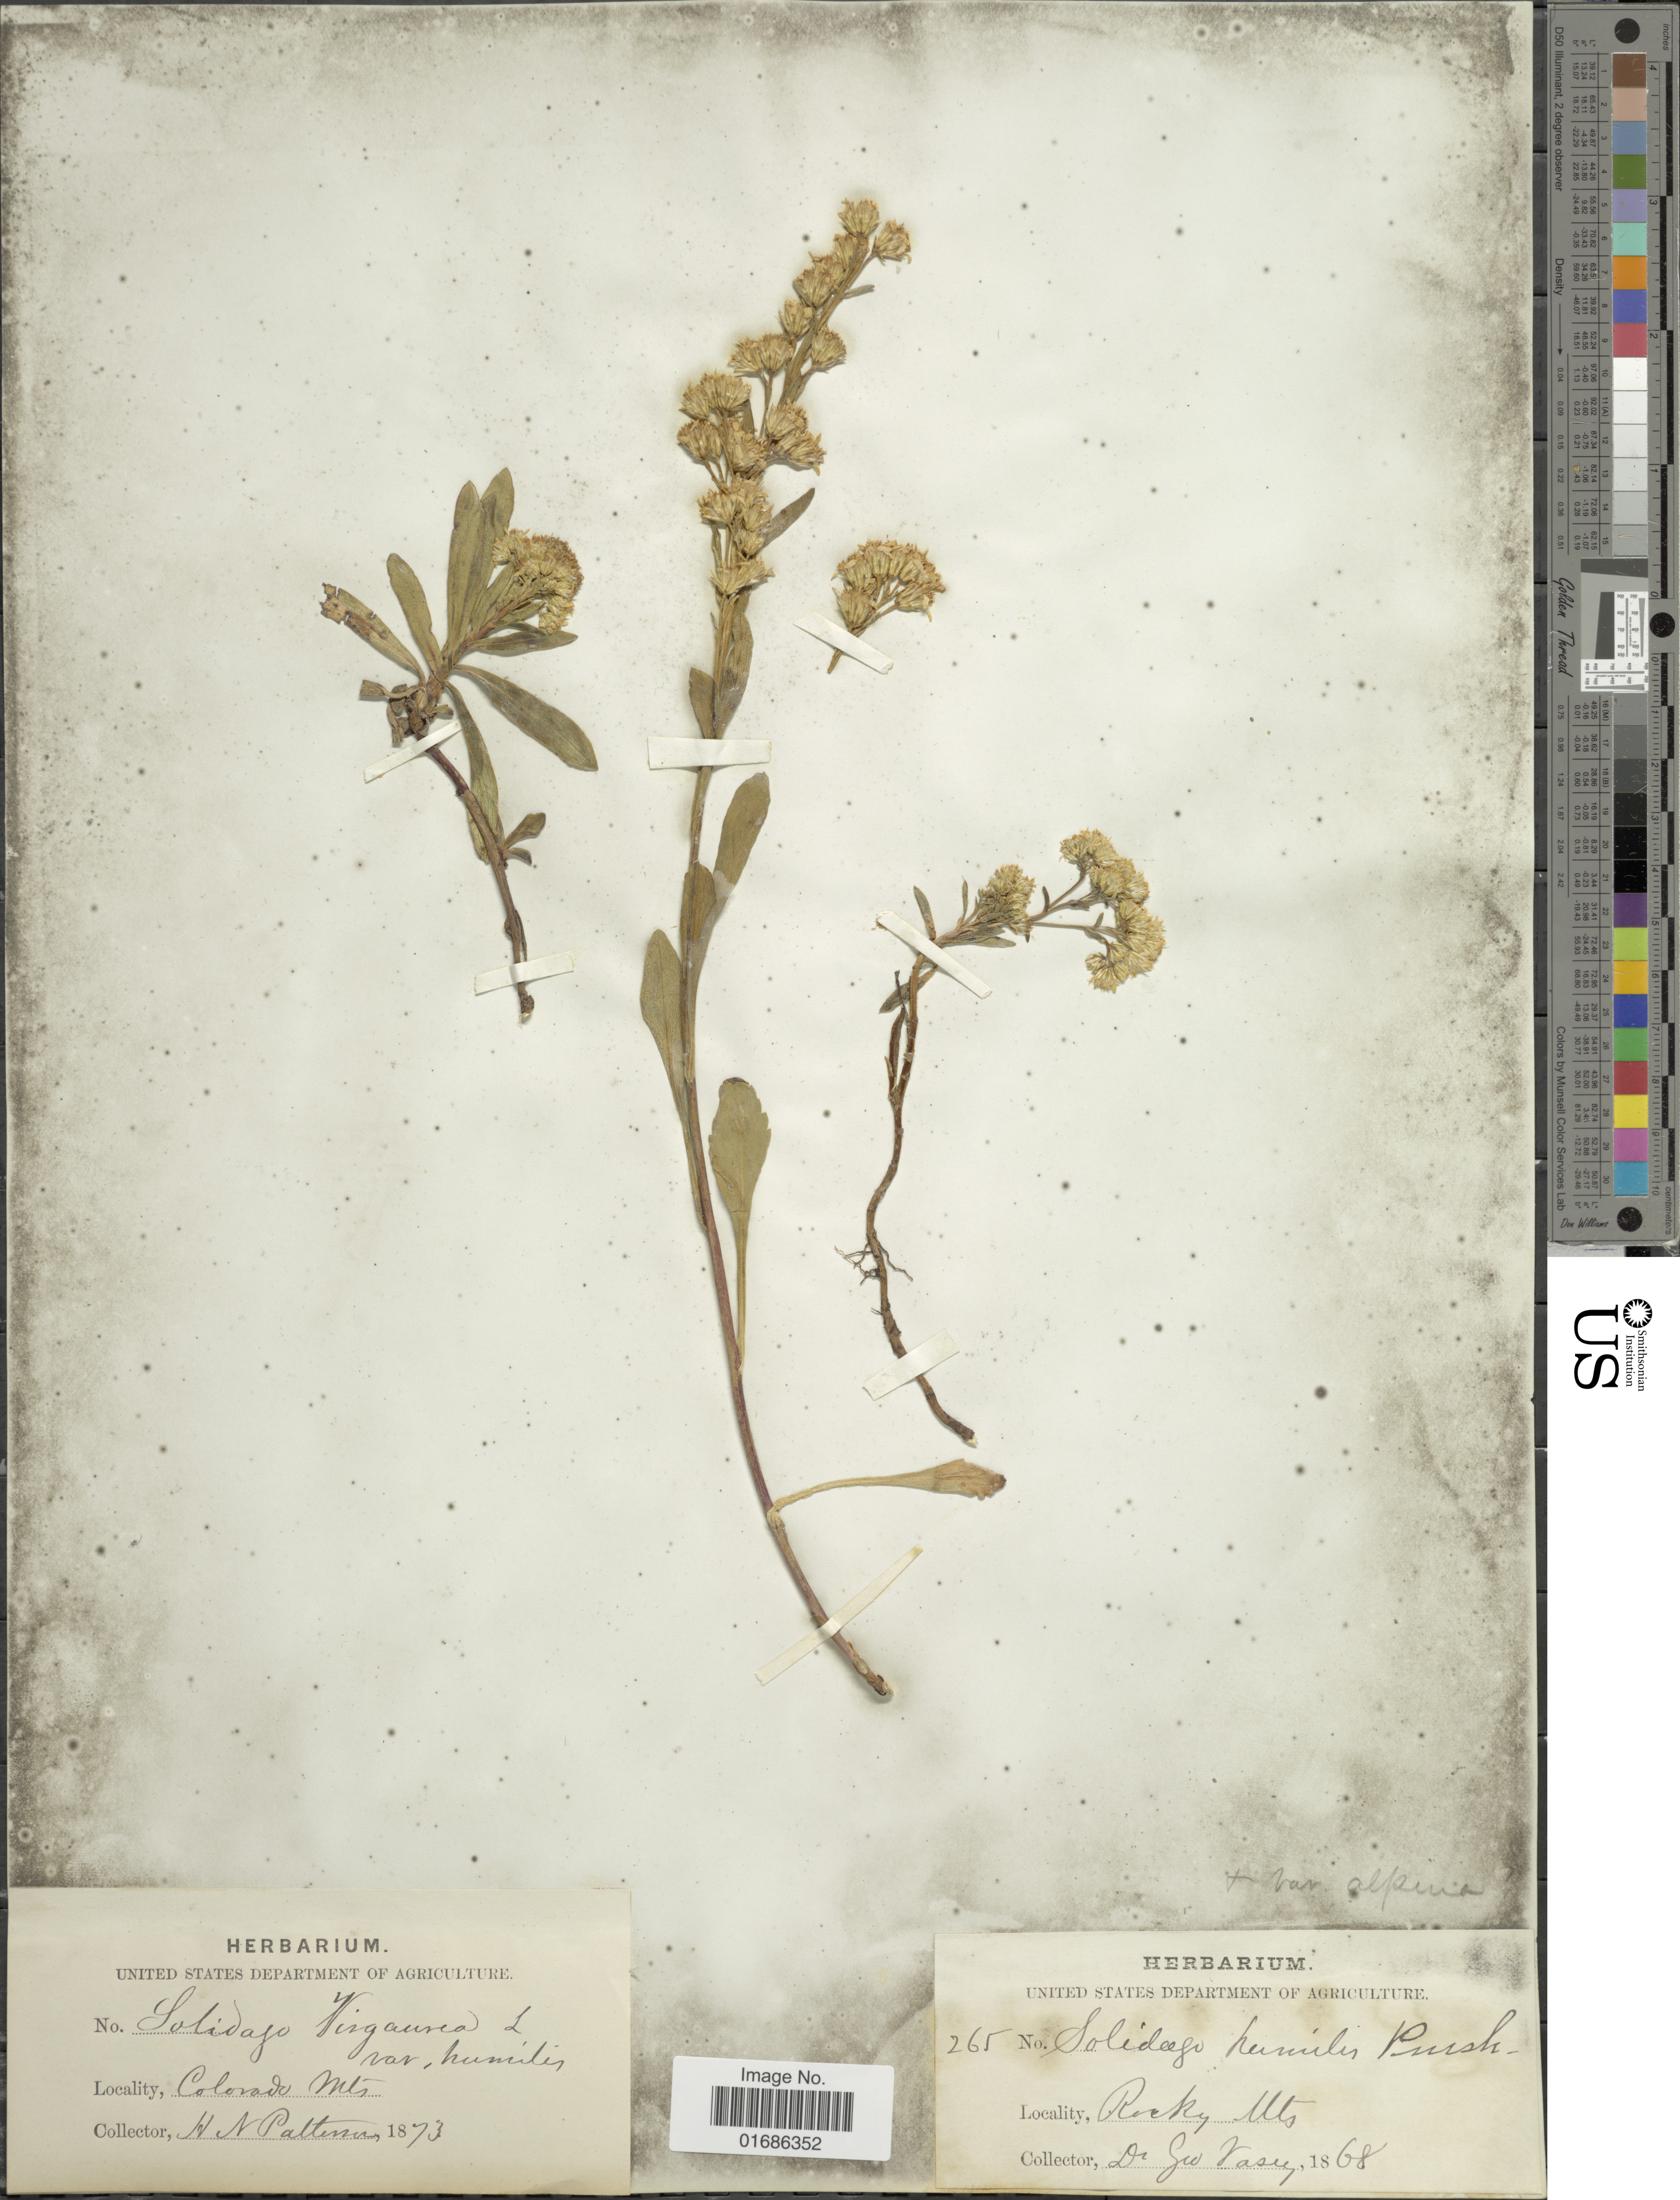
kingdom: Plantae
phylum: Tracheophyta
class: Magnoliopsida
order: Asterales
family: Asteraceae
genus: Solidago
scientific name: Solidago decumbens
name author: Greene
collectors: G. Vasey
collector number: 265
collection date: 1868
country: United States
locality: Rocky Mts